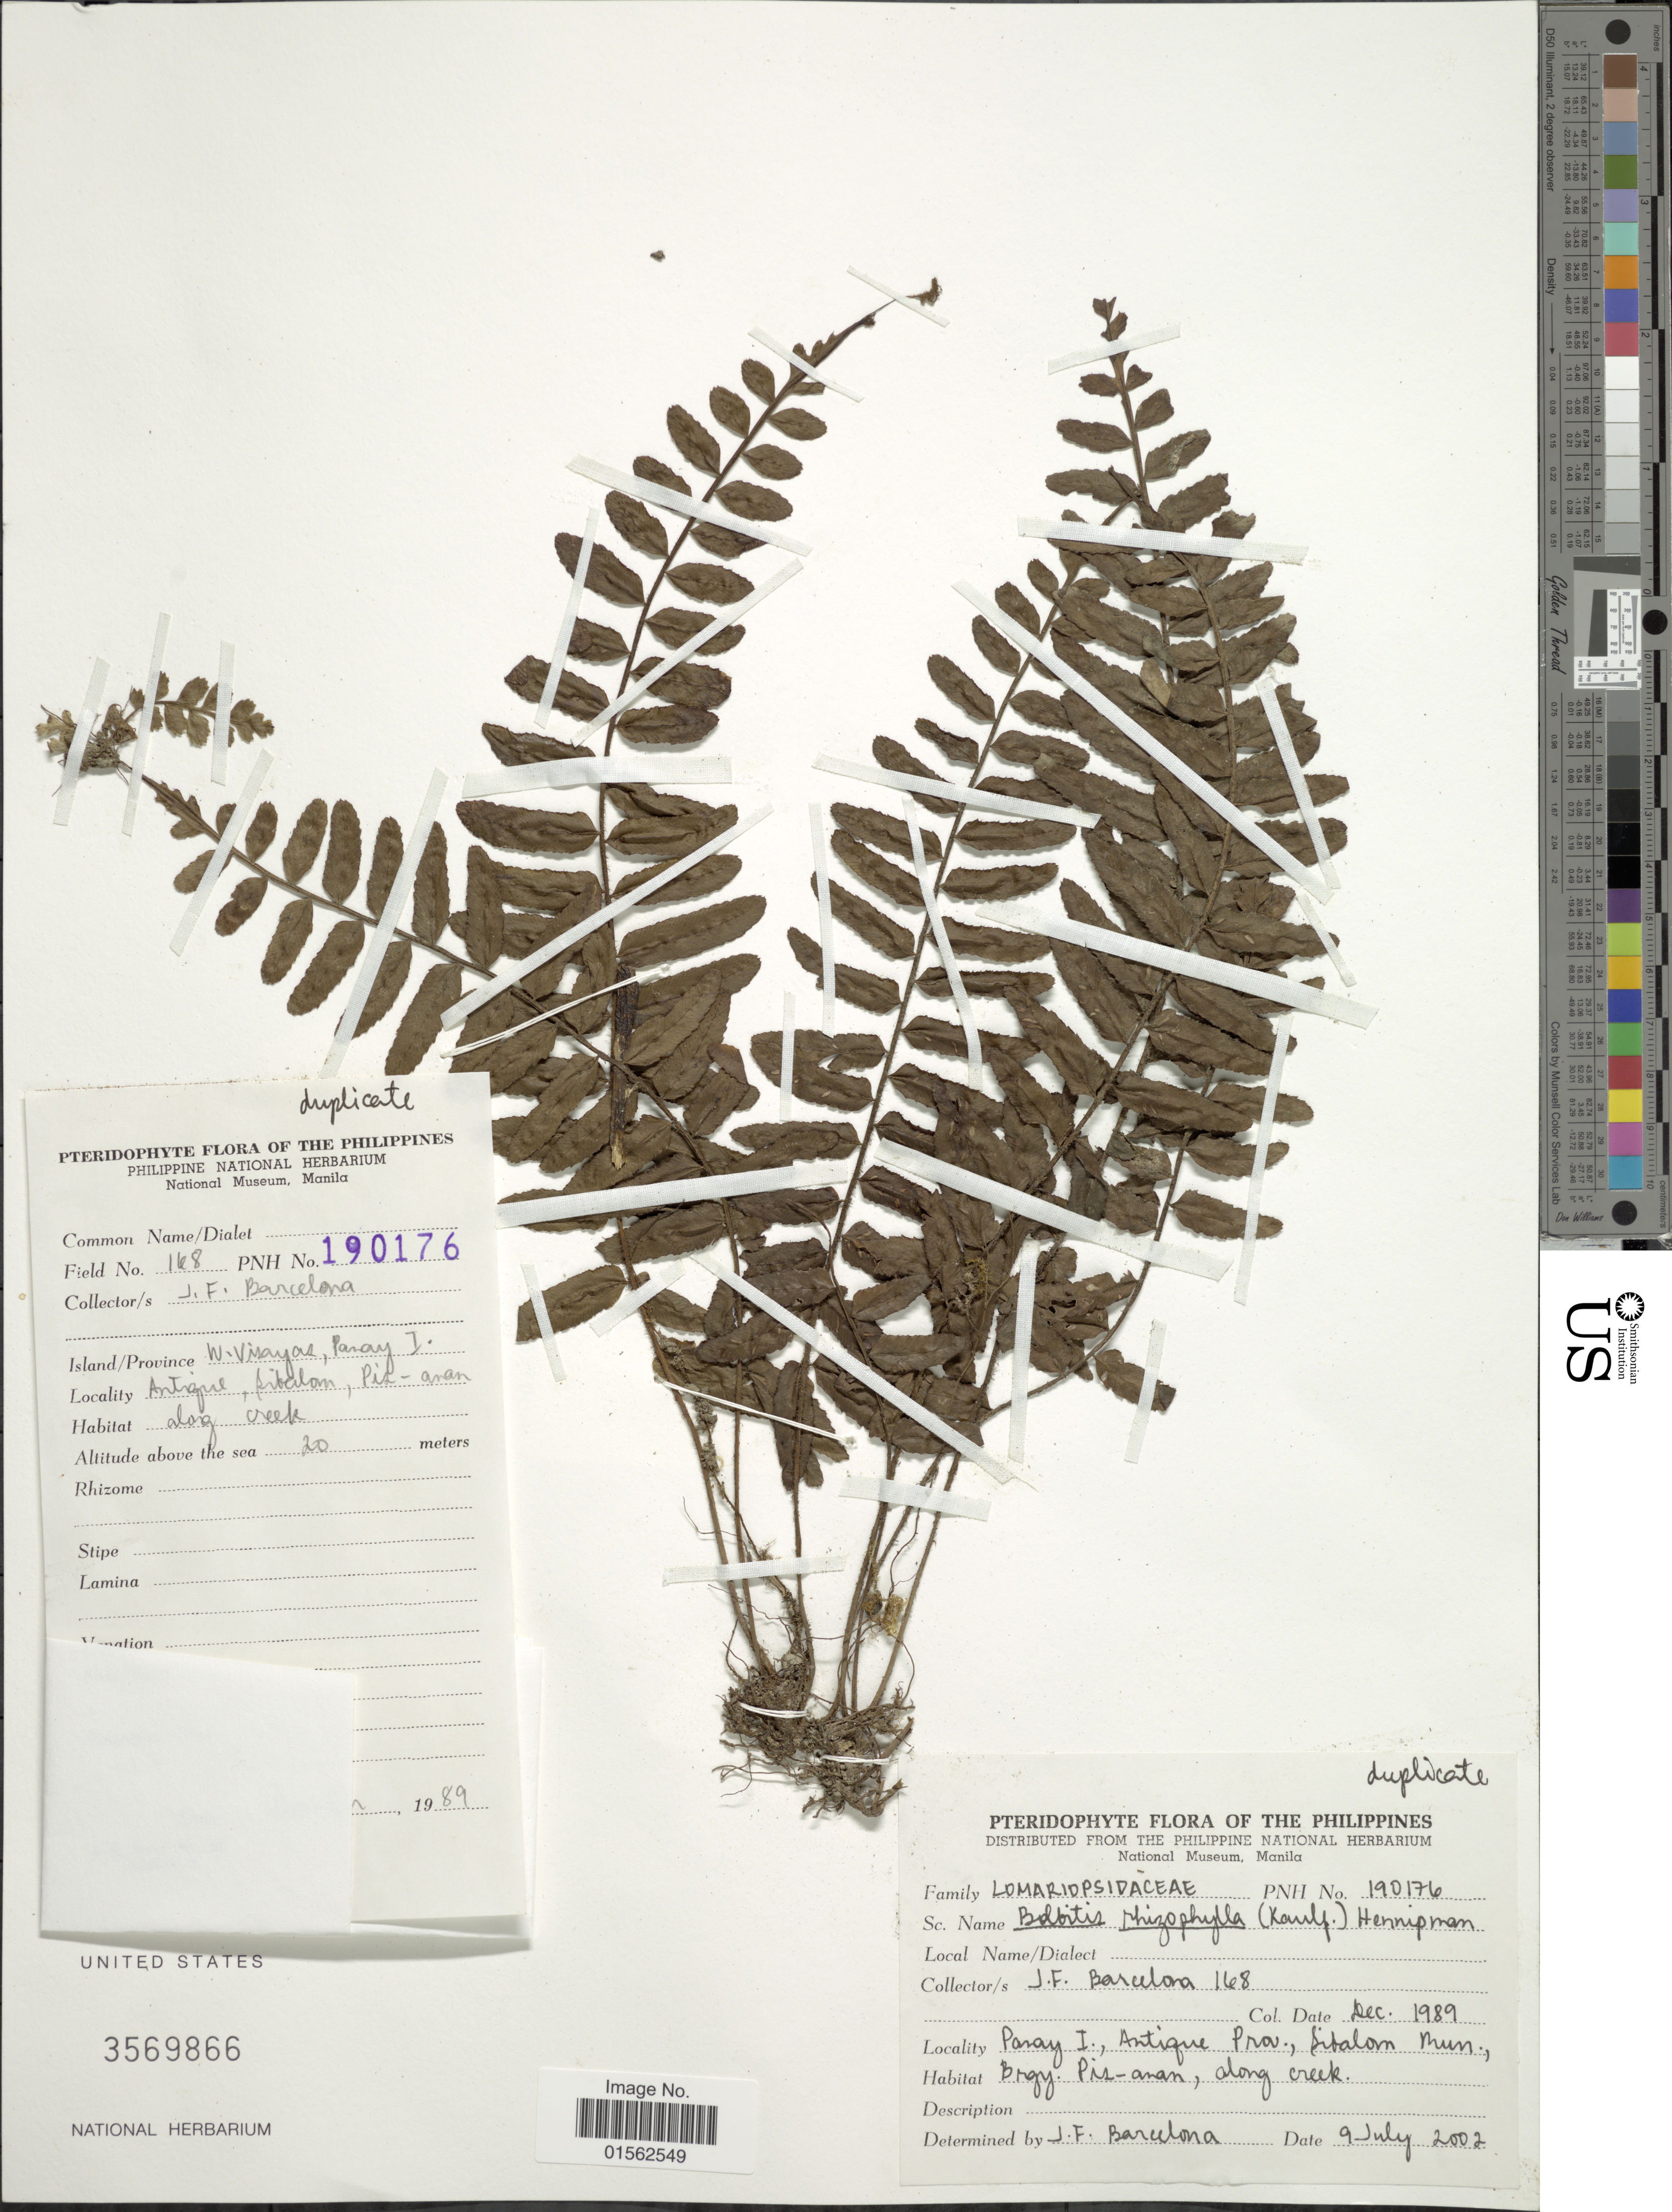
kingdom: Plantae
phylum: Tracheophyta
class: Polypodiopsida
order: Polypodiales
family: Dryopteridaceae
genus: Bolbitis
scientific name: Bolbitis rhizophylla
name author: (Kaulf.) Hennipman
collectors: J. F. Barcelona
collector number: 168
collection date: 2002-07-09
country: Philippines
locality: Philippines, Panay I. Antique Prov., Sitalon Mun., Brgy. Piz-anan, along creek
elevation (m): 20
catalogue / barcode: US 3569866